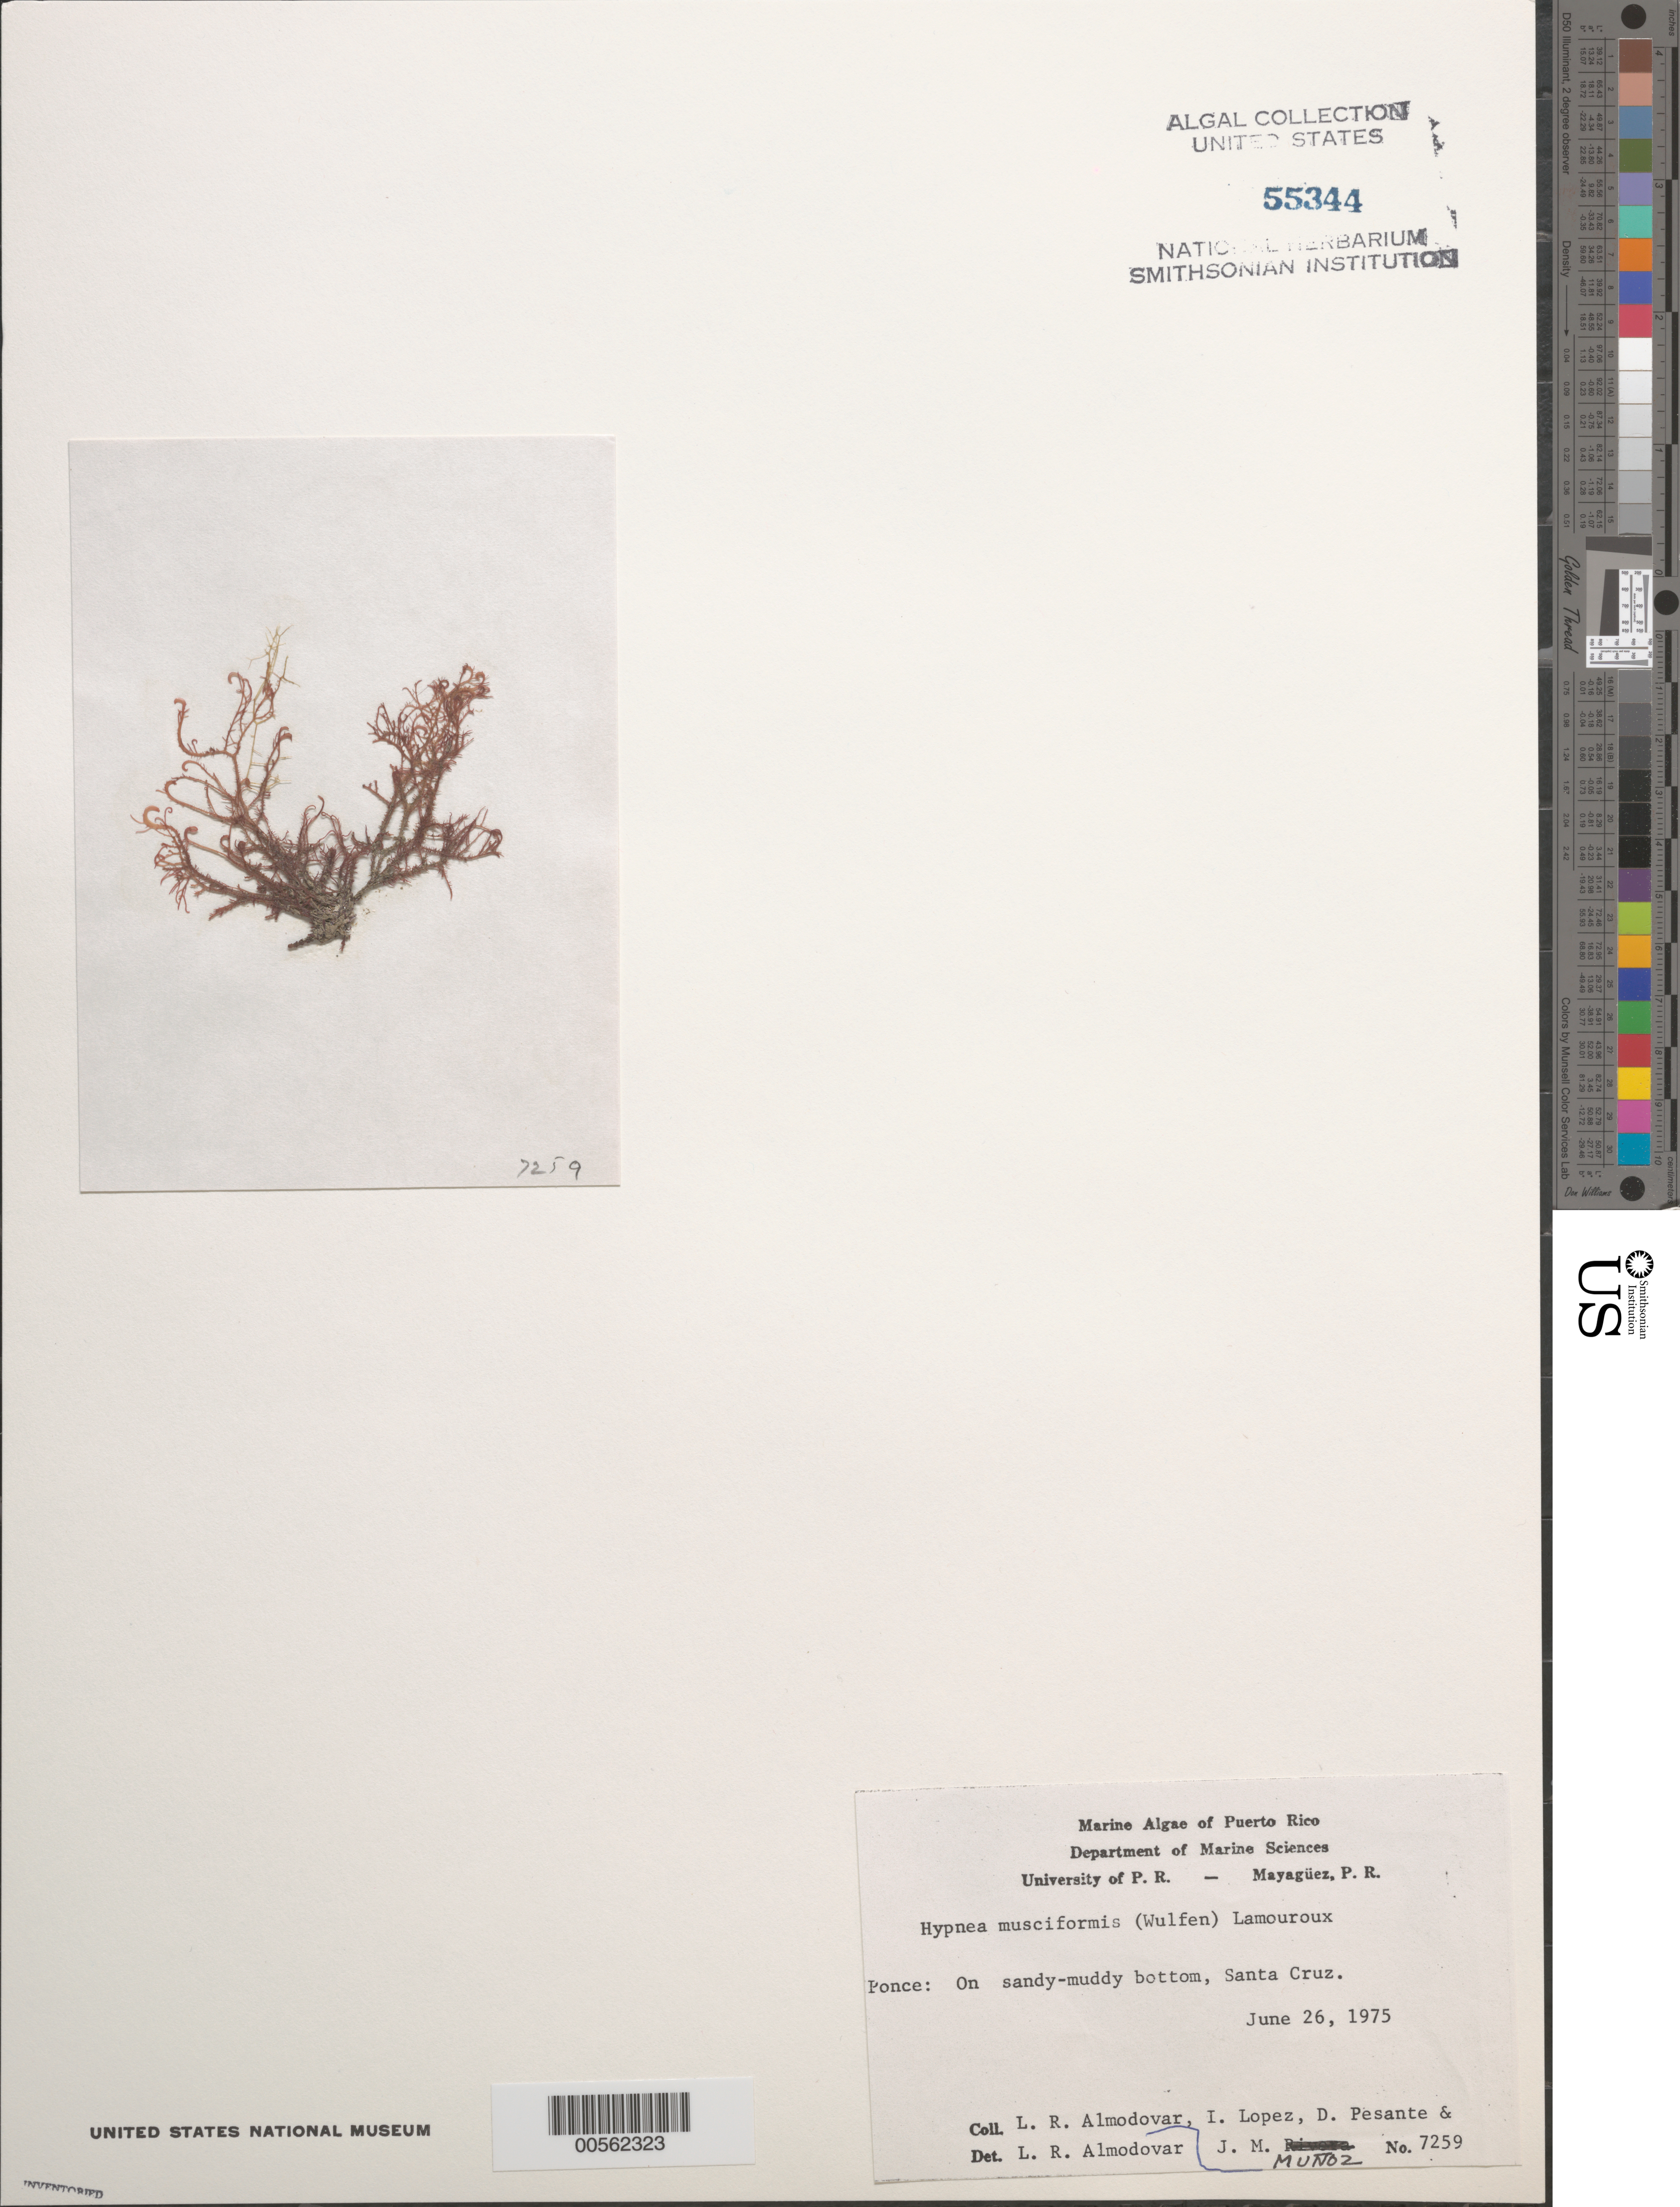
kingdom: Plantae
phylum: Rhodophyta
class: Florideophyceae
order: Gigartinales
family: Cystocloniaceae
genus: Hypnea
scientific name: Hypnea musciformis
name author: (Wulfen) J.V.Lamouroux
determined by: Almodovar, L. R.; Muñoz, J. M.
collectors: L. Almodovar, I. Lopéz, D. Pesante & J. Muñoz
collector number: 7259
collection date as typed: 26 Jun 1975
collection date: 1975-06-26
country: Puerto Rico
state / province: Ponce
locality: Santa cruz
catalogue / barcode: US 55344